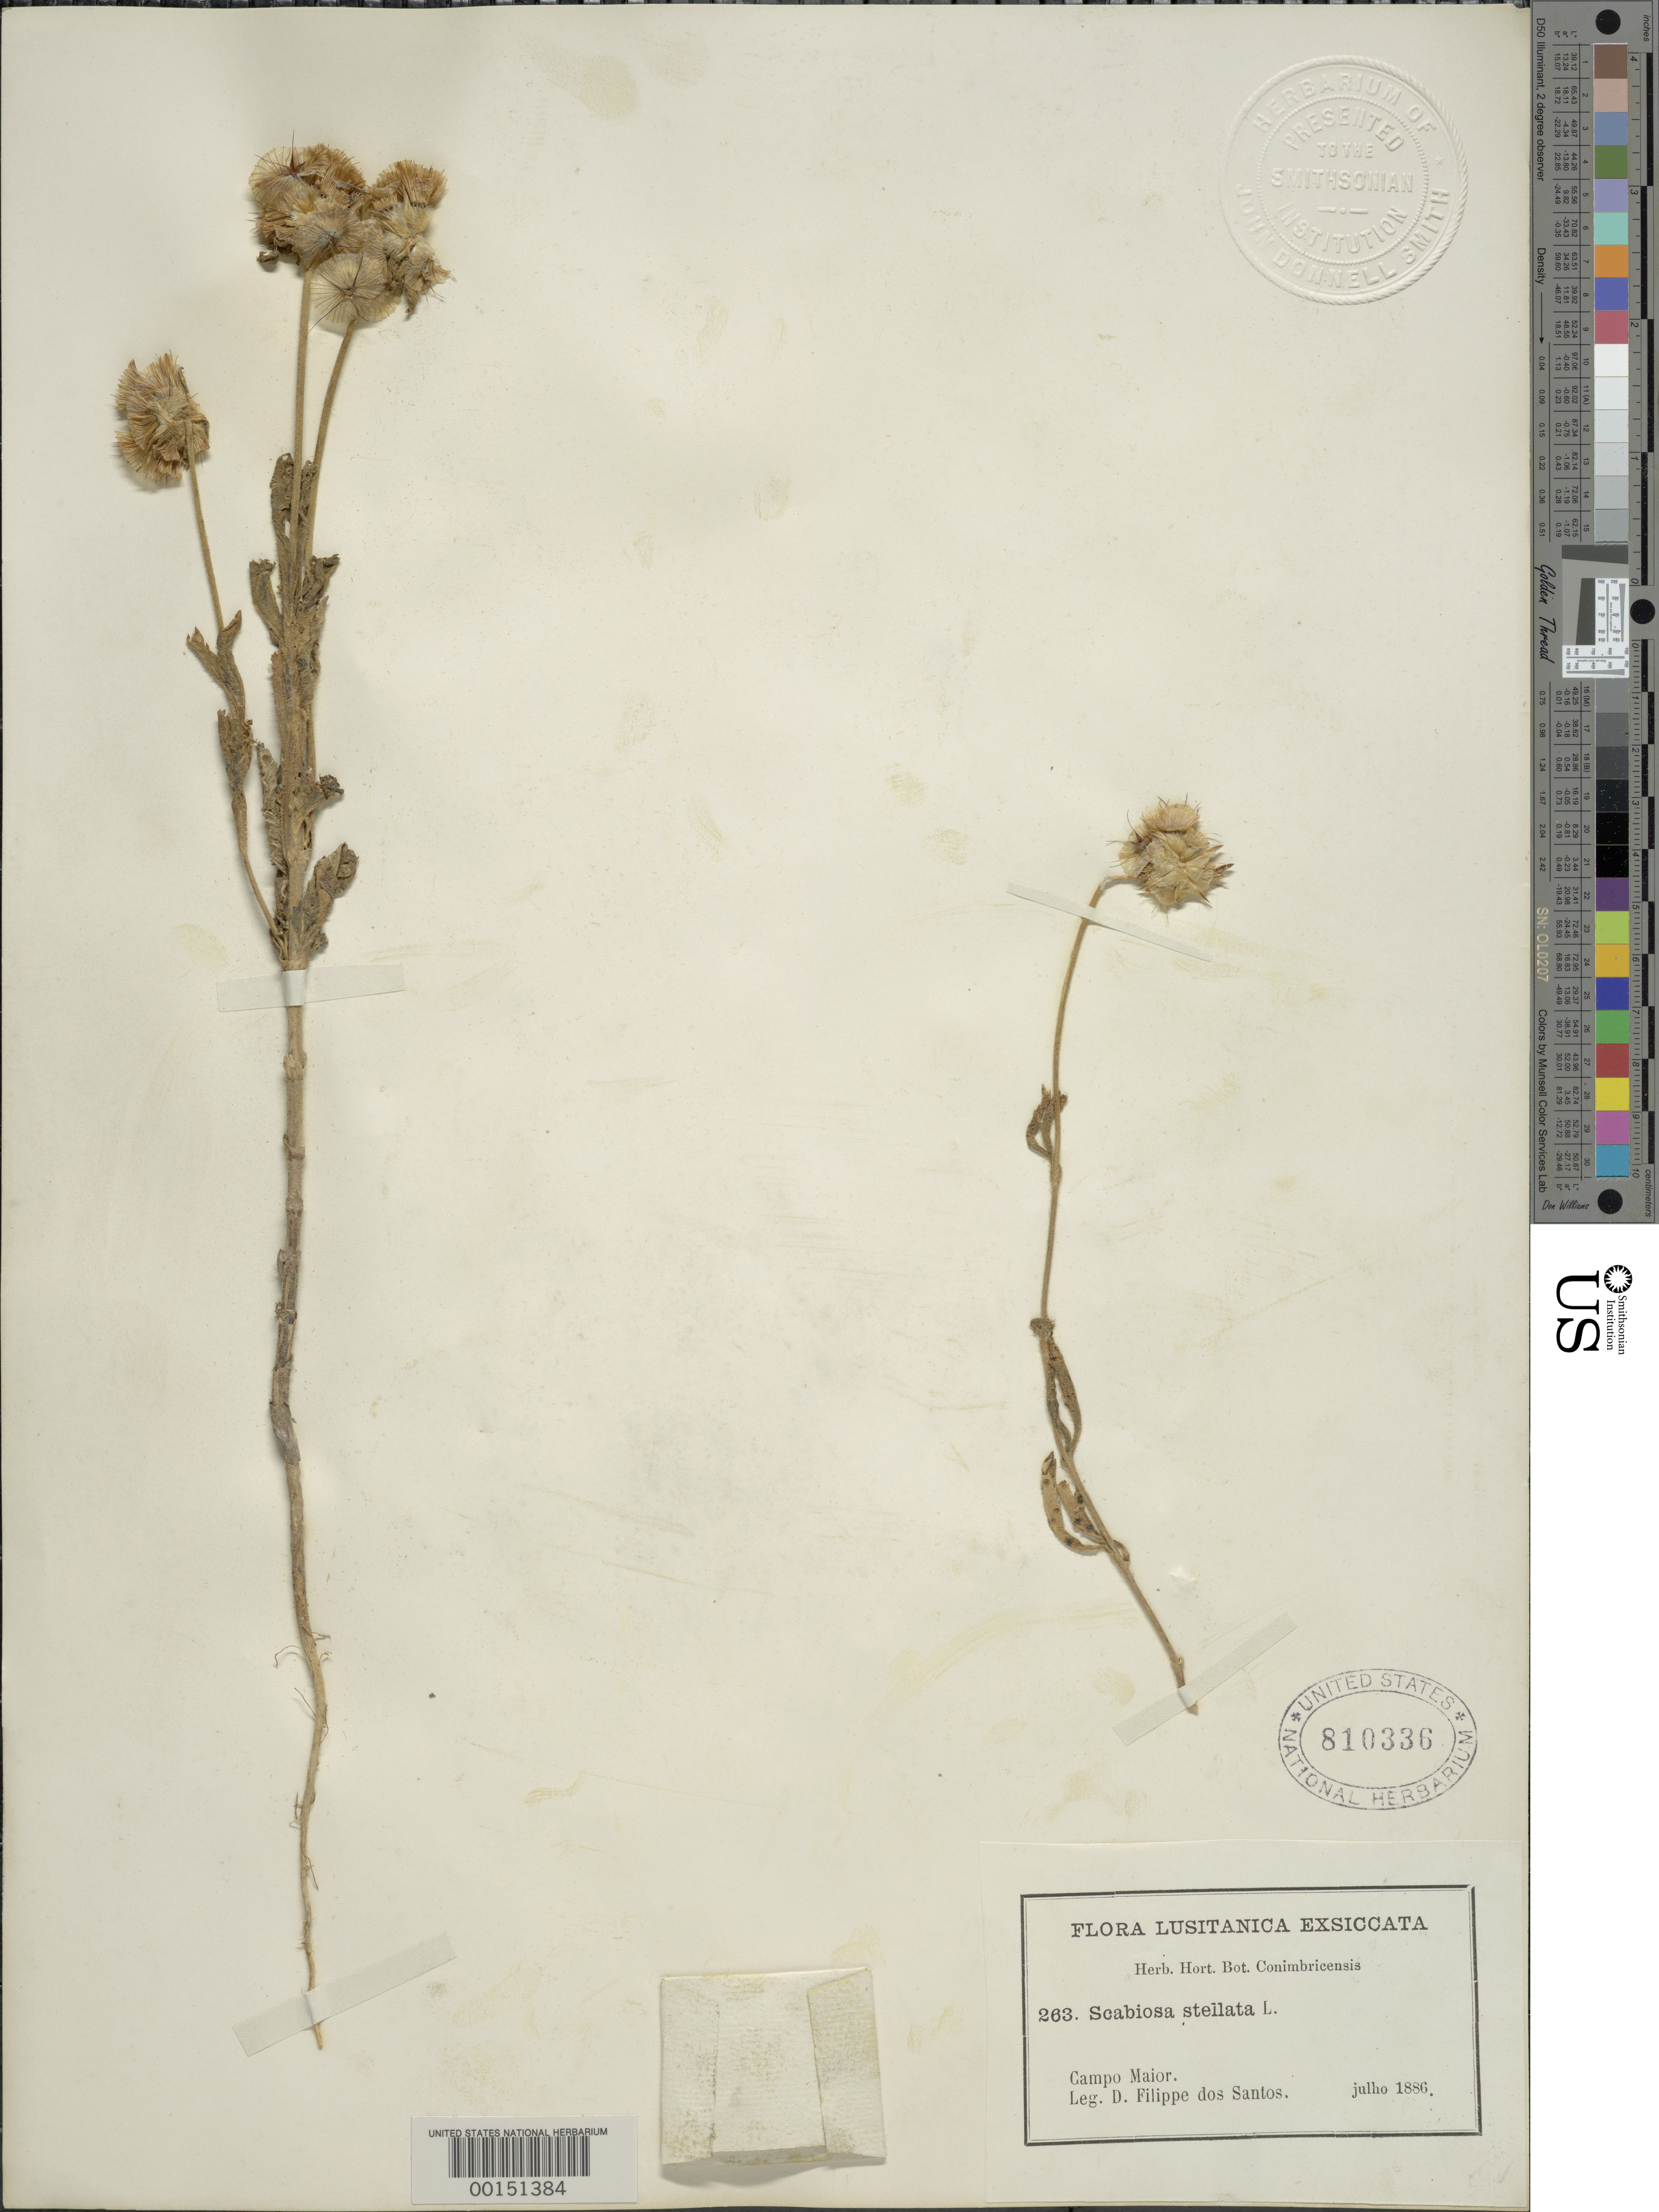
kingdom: Plantae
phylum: Tracheophyta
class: Magnoliopsida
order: Dipsacales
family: Caprifoliaceae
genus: Scabiosa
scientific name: Scabiosa stellata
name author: L.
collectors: D. F. dos Santos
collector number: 263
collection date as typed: Jul 1886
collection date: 1886-07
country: Italy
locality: Lusitanial, campo Maior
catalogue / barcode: US 810336